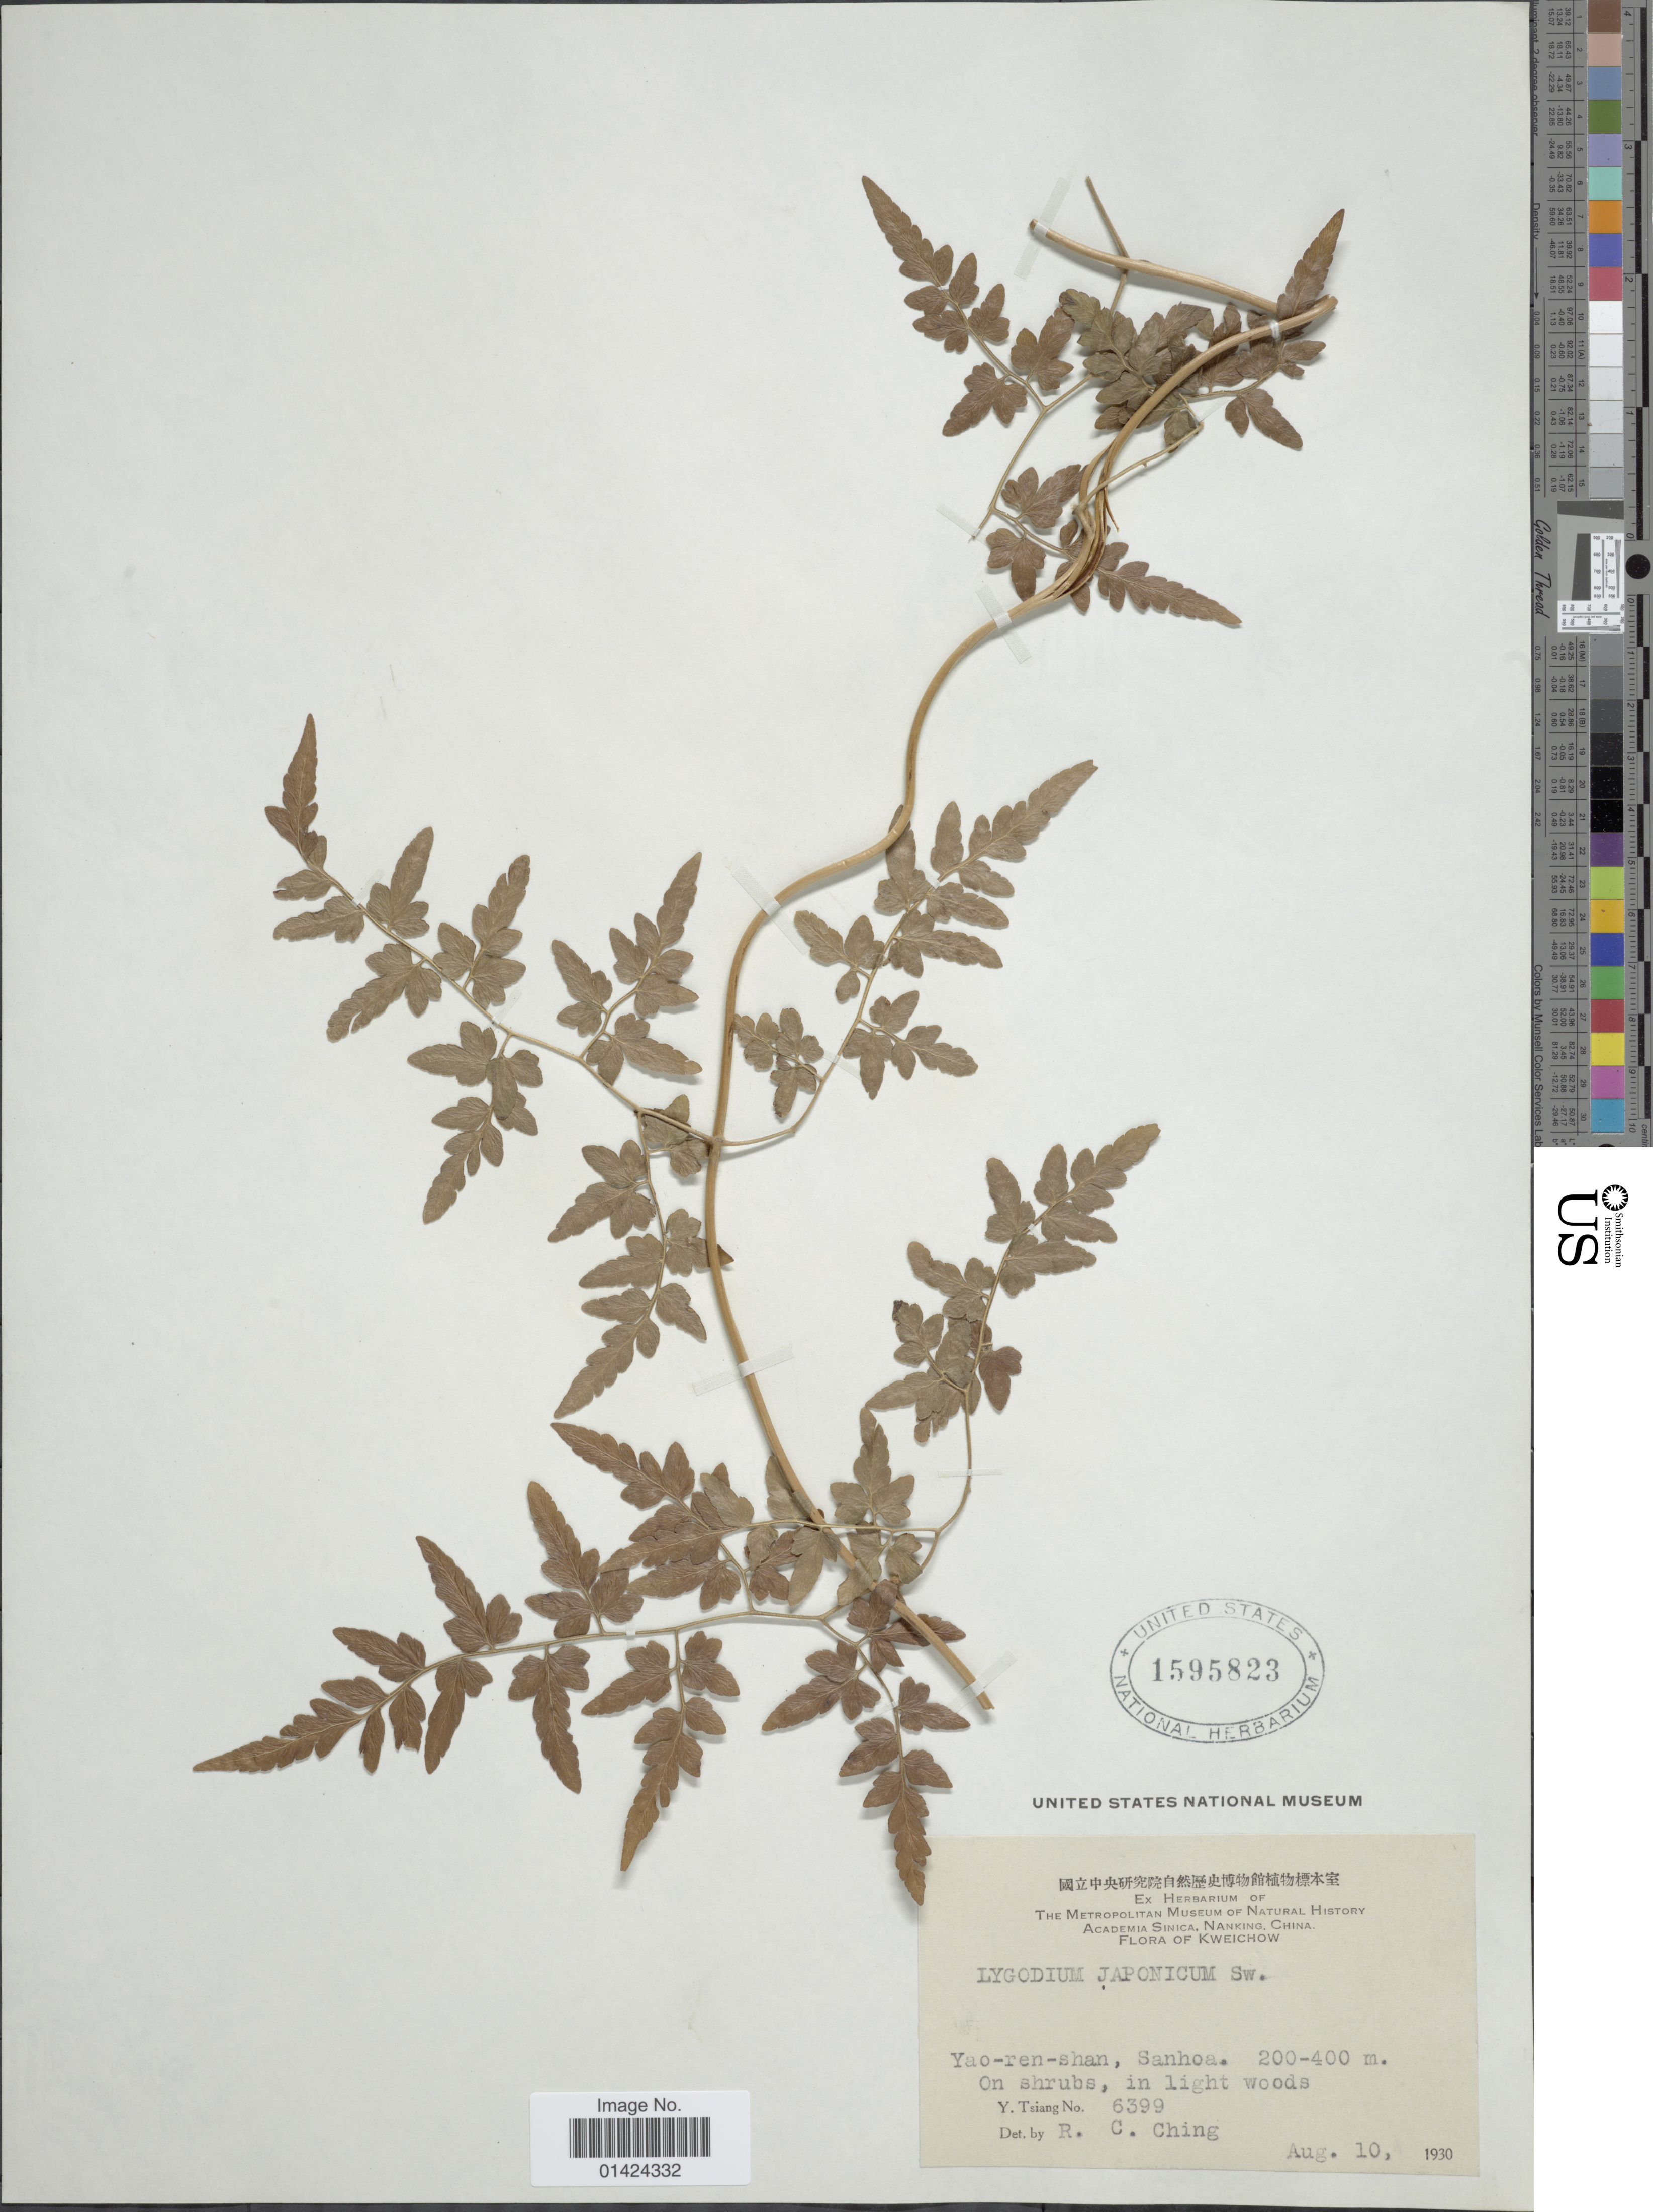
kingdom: Plantae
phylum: Tracheophyta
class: Polypodiopsida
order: Schizaeales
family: Lygodiaceae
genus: Lygodium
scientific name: Lygodium japonicum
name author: (Thunb.) Sw.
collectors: Y. Tsiang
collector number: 6399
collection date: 1930-08-10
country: China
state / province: Guizhou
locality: Kweichow. Yao-ren-shan, Sanhoa.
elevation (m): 200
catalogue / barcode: US 1595823